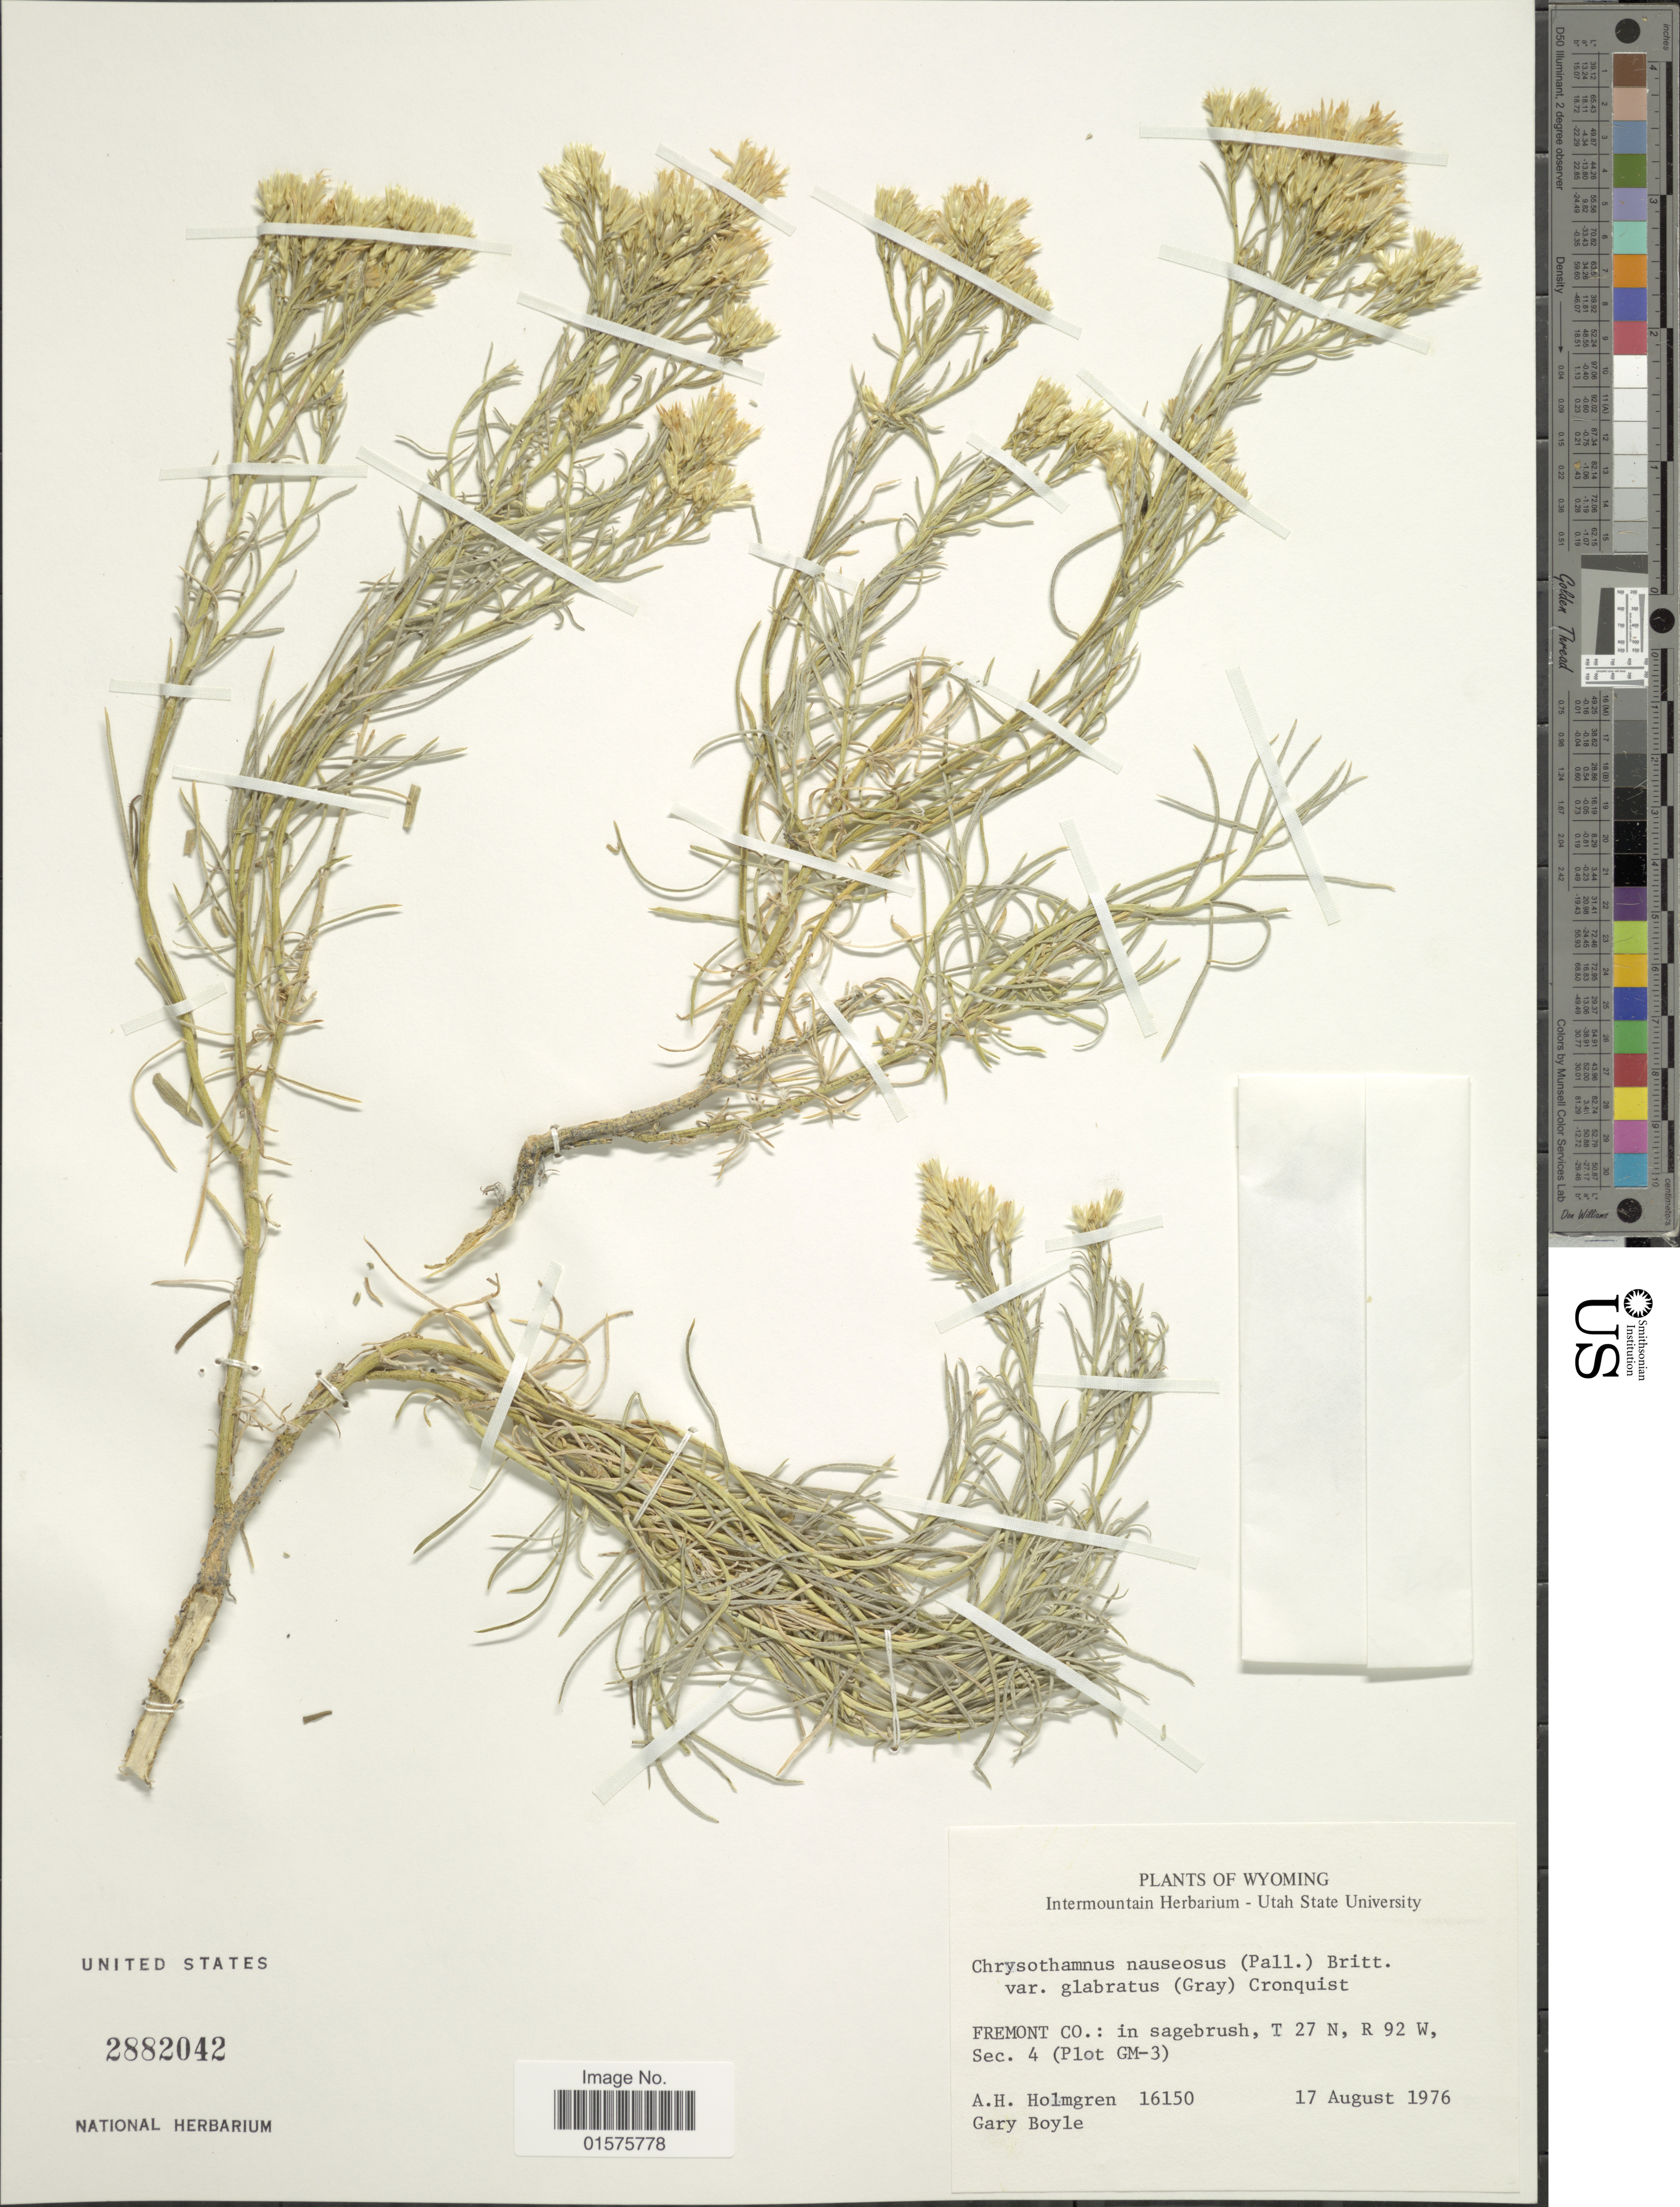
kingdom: Plantae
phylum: Tracheophyta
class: Magnoliopsida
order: Asterales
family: Asteraceae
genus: Ericameria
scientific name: Ericameria nauseosa var. nauseosa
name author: (Pall. ex Pursh) G.L. Nesom & G.I. Baird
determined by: Urbatsch, Lowell E., Curator (LSU), Louisiana State University (UNITED STATES)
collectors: A. H. Holmgren & G. Boyle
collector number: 16150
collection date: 1976-08-17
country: United States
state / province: Wyoming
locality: Fremont Co.: T 27 N, R 92 WW, Sec. 4 (Plot Gm-3)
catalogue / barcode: US 2882042